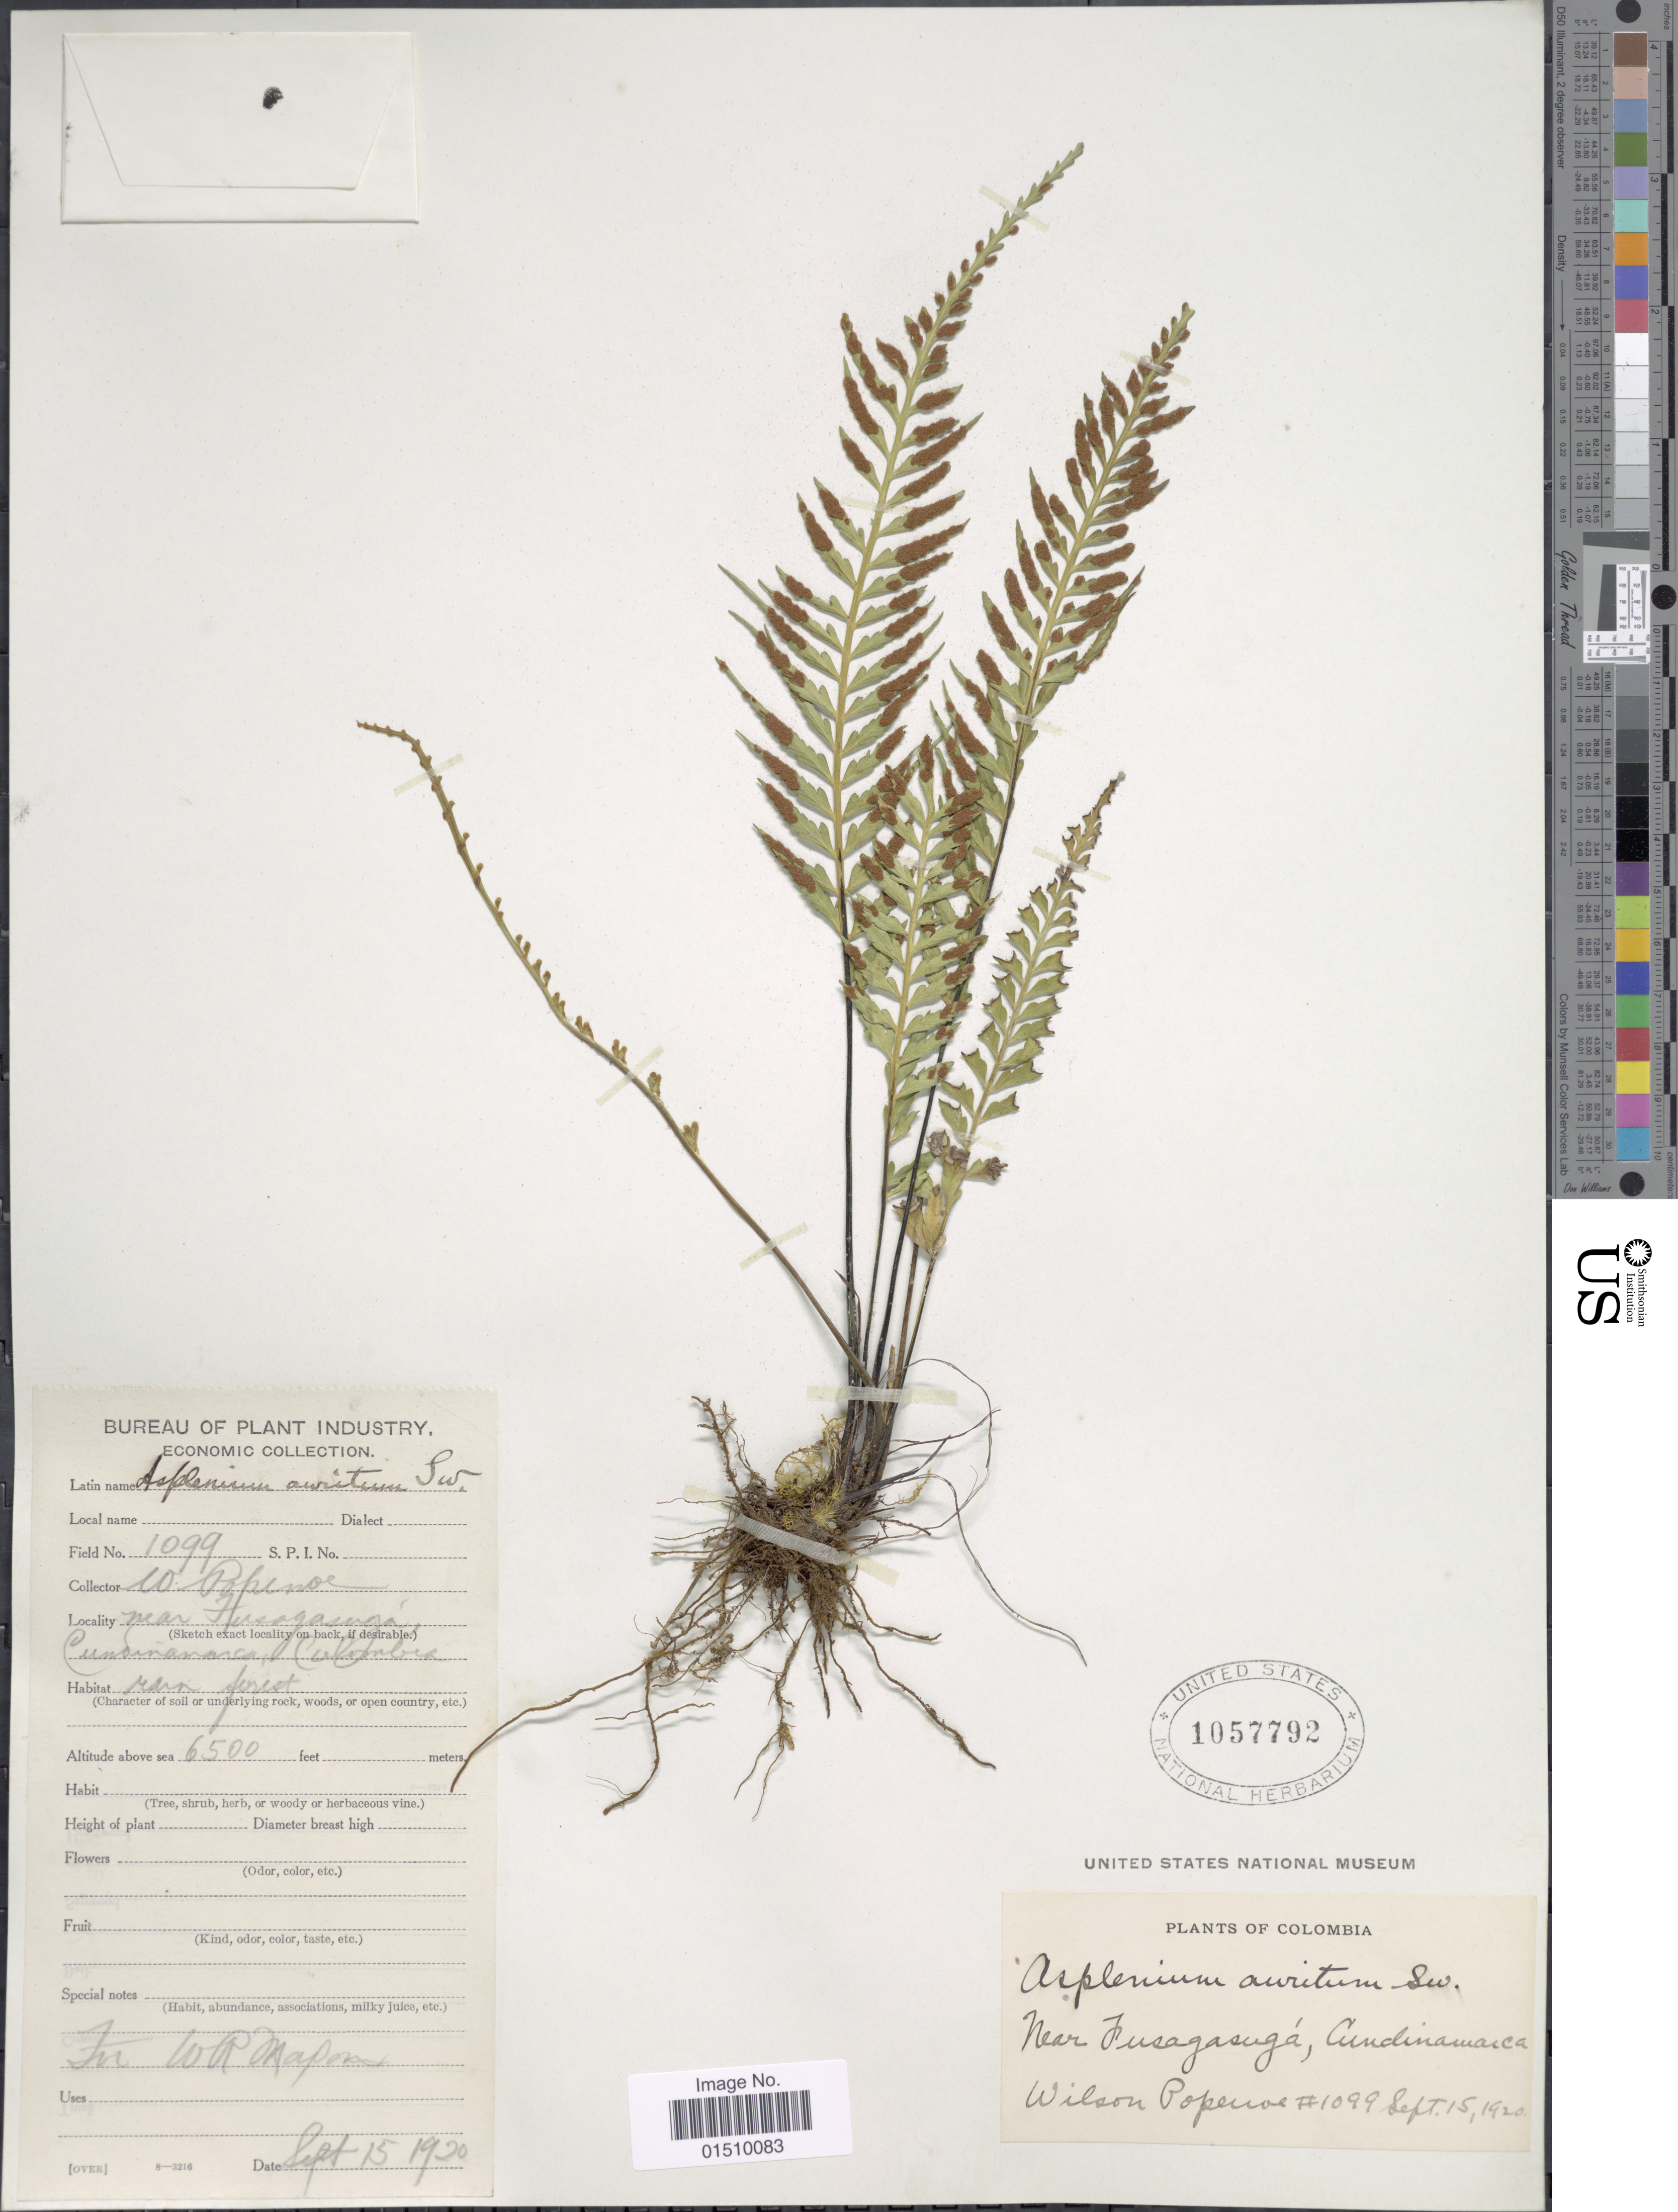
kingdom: Plantae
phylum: Tracheophyta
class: Polypodiopsida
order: Polypodiales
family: Aspleniaceae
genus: Asplenium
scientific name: Asplenium auritum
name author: Sw.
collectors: W. Popenoe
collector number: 1099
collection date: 1920-09-15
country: Colombia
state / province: Cundinamarca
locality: Colombia, near Jusagasuga.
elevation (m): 1981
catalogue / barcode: US 1057792